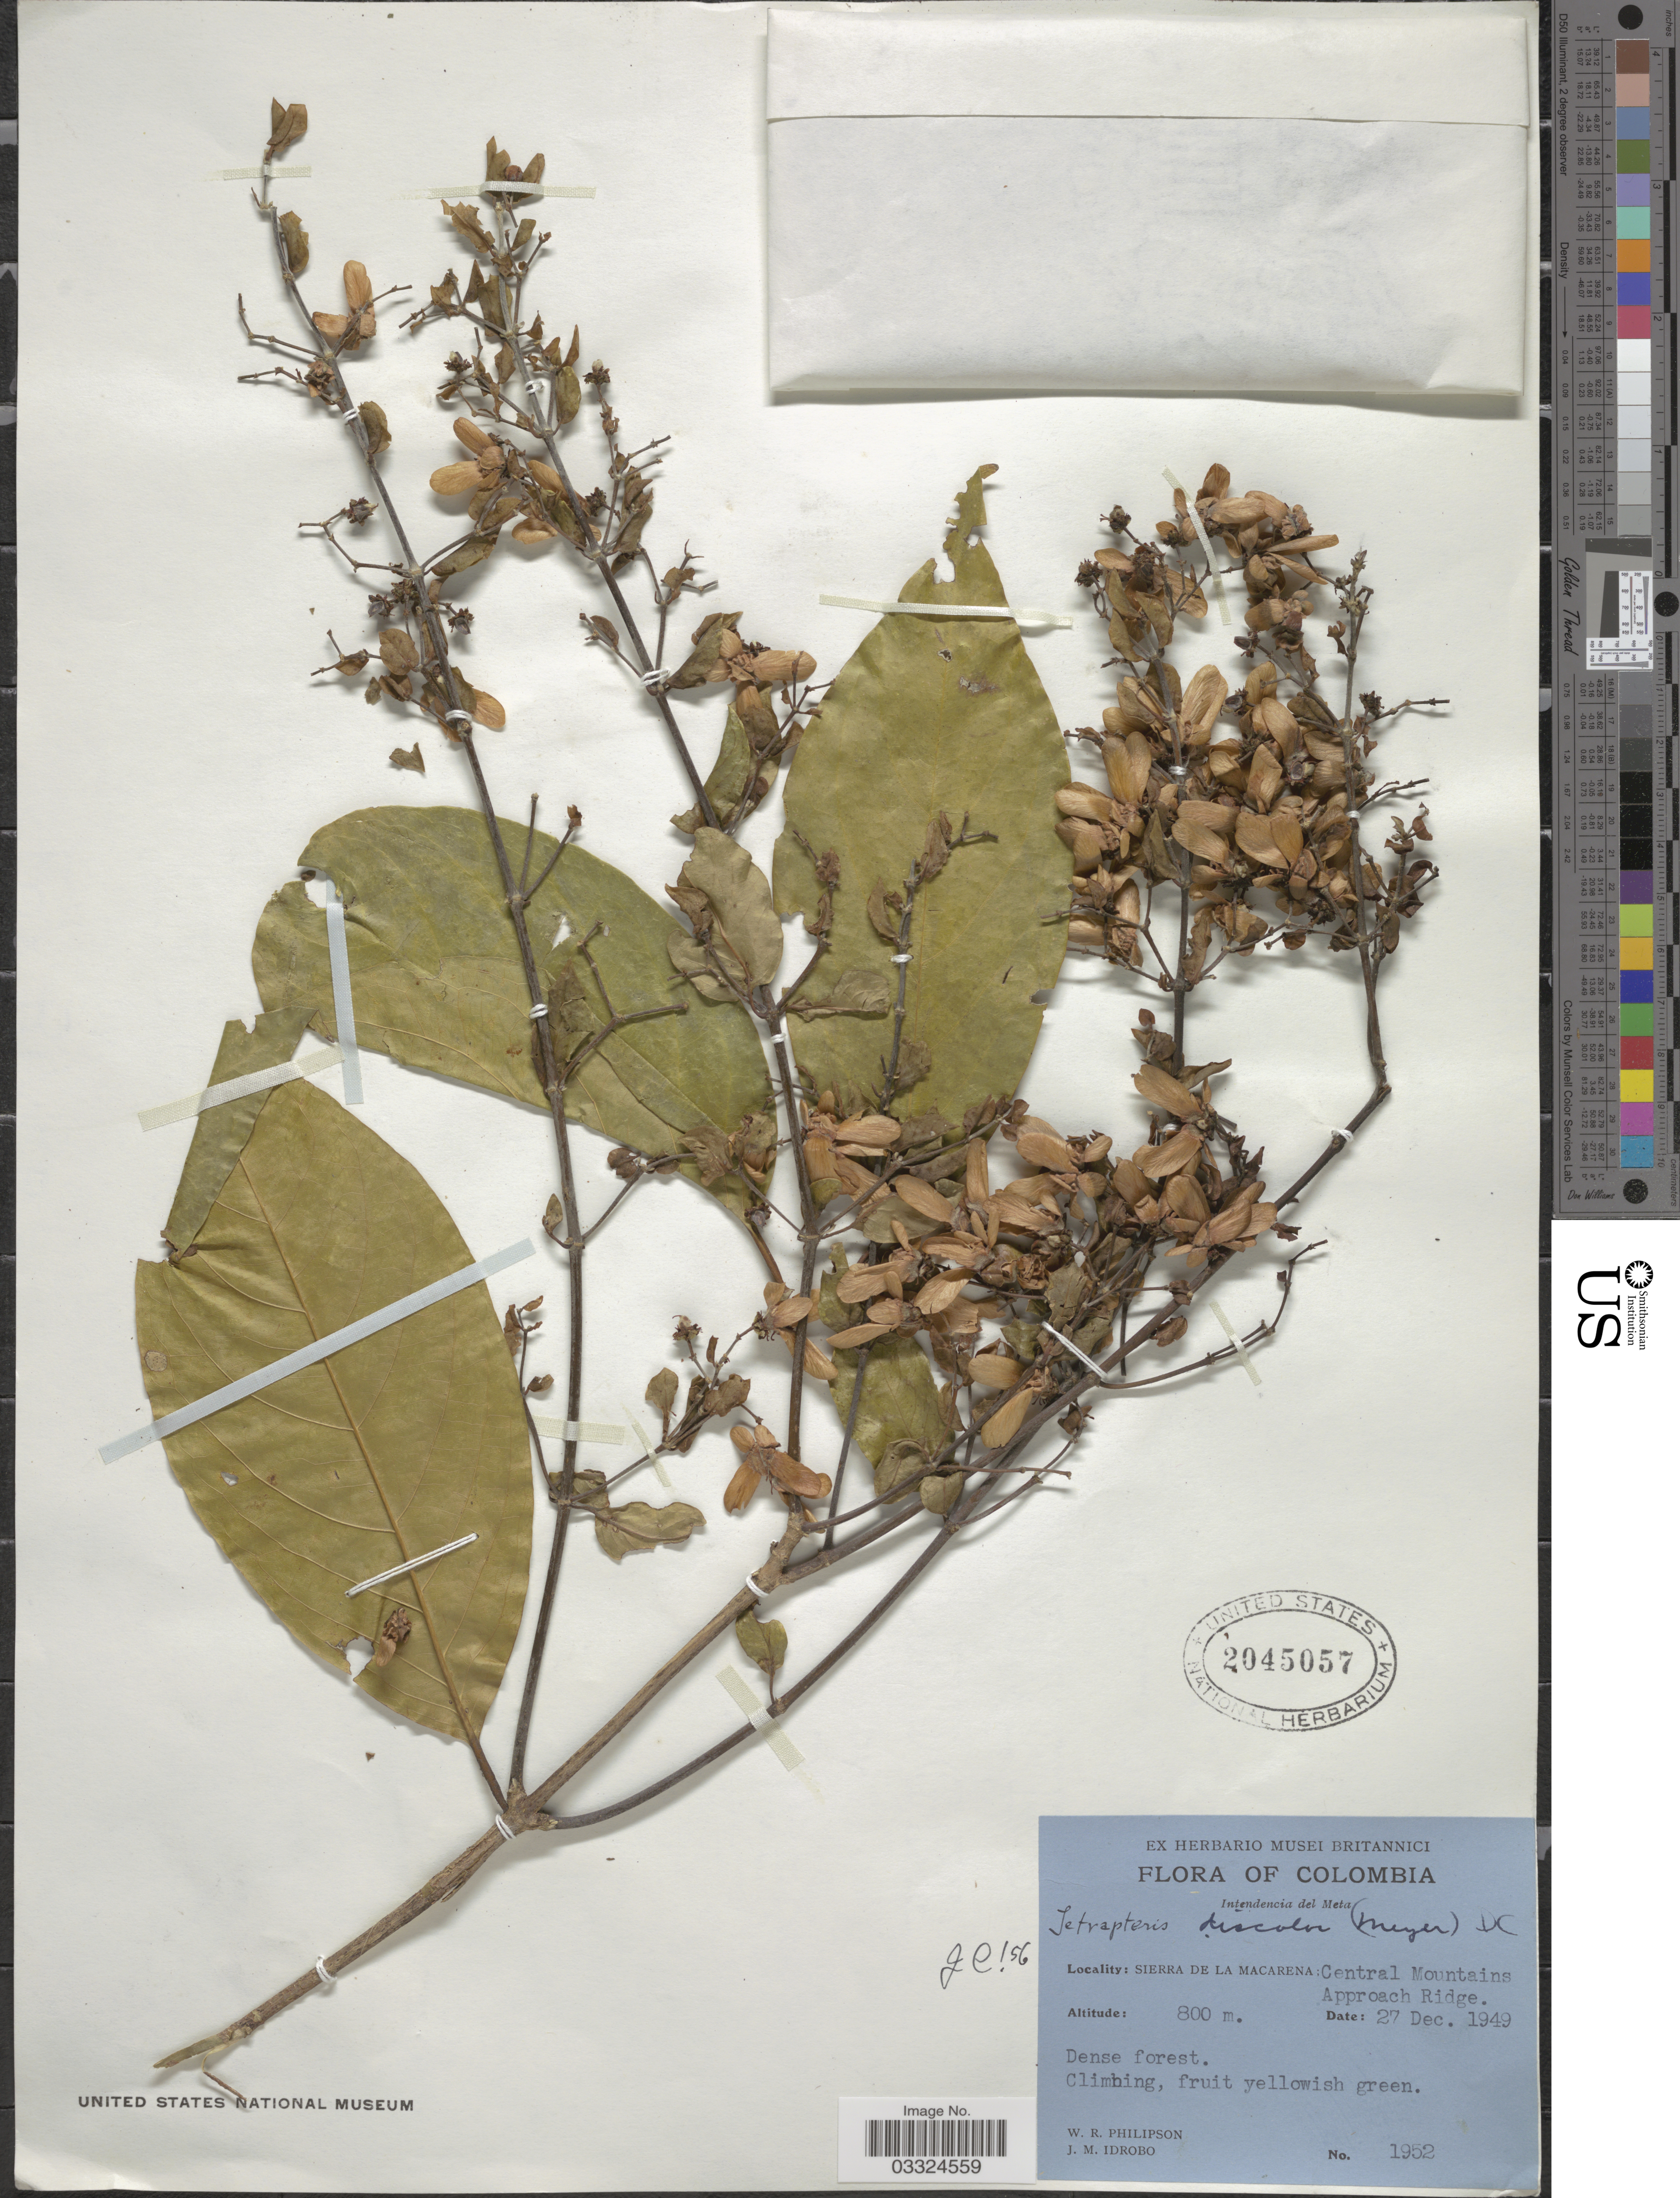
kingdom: Plantae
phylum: Tracheophyta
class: Magnoliopsida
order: Malpighiales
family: Malpighiaceae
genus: Tetrapterys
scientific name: Tetrapterys discolor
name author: (G. Mey.) DC.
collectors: W. R. Philipson & J. M. Idrobo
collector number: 1952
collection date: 1949-12-27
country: Colombia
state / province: Meta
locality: Intendencia del Meta. Sierra de La Macarena: Central Mountains Approach Ridge.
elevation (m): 800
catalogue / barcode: US 2045057